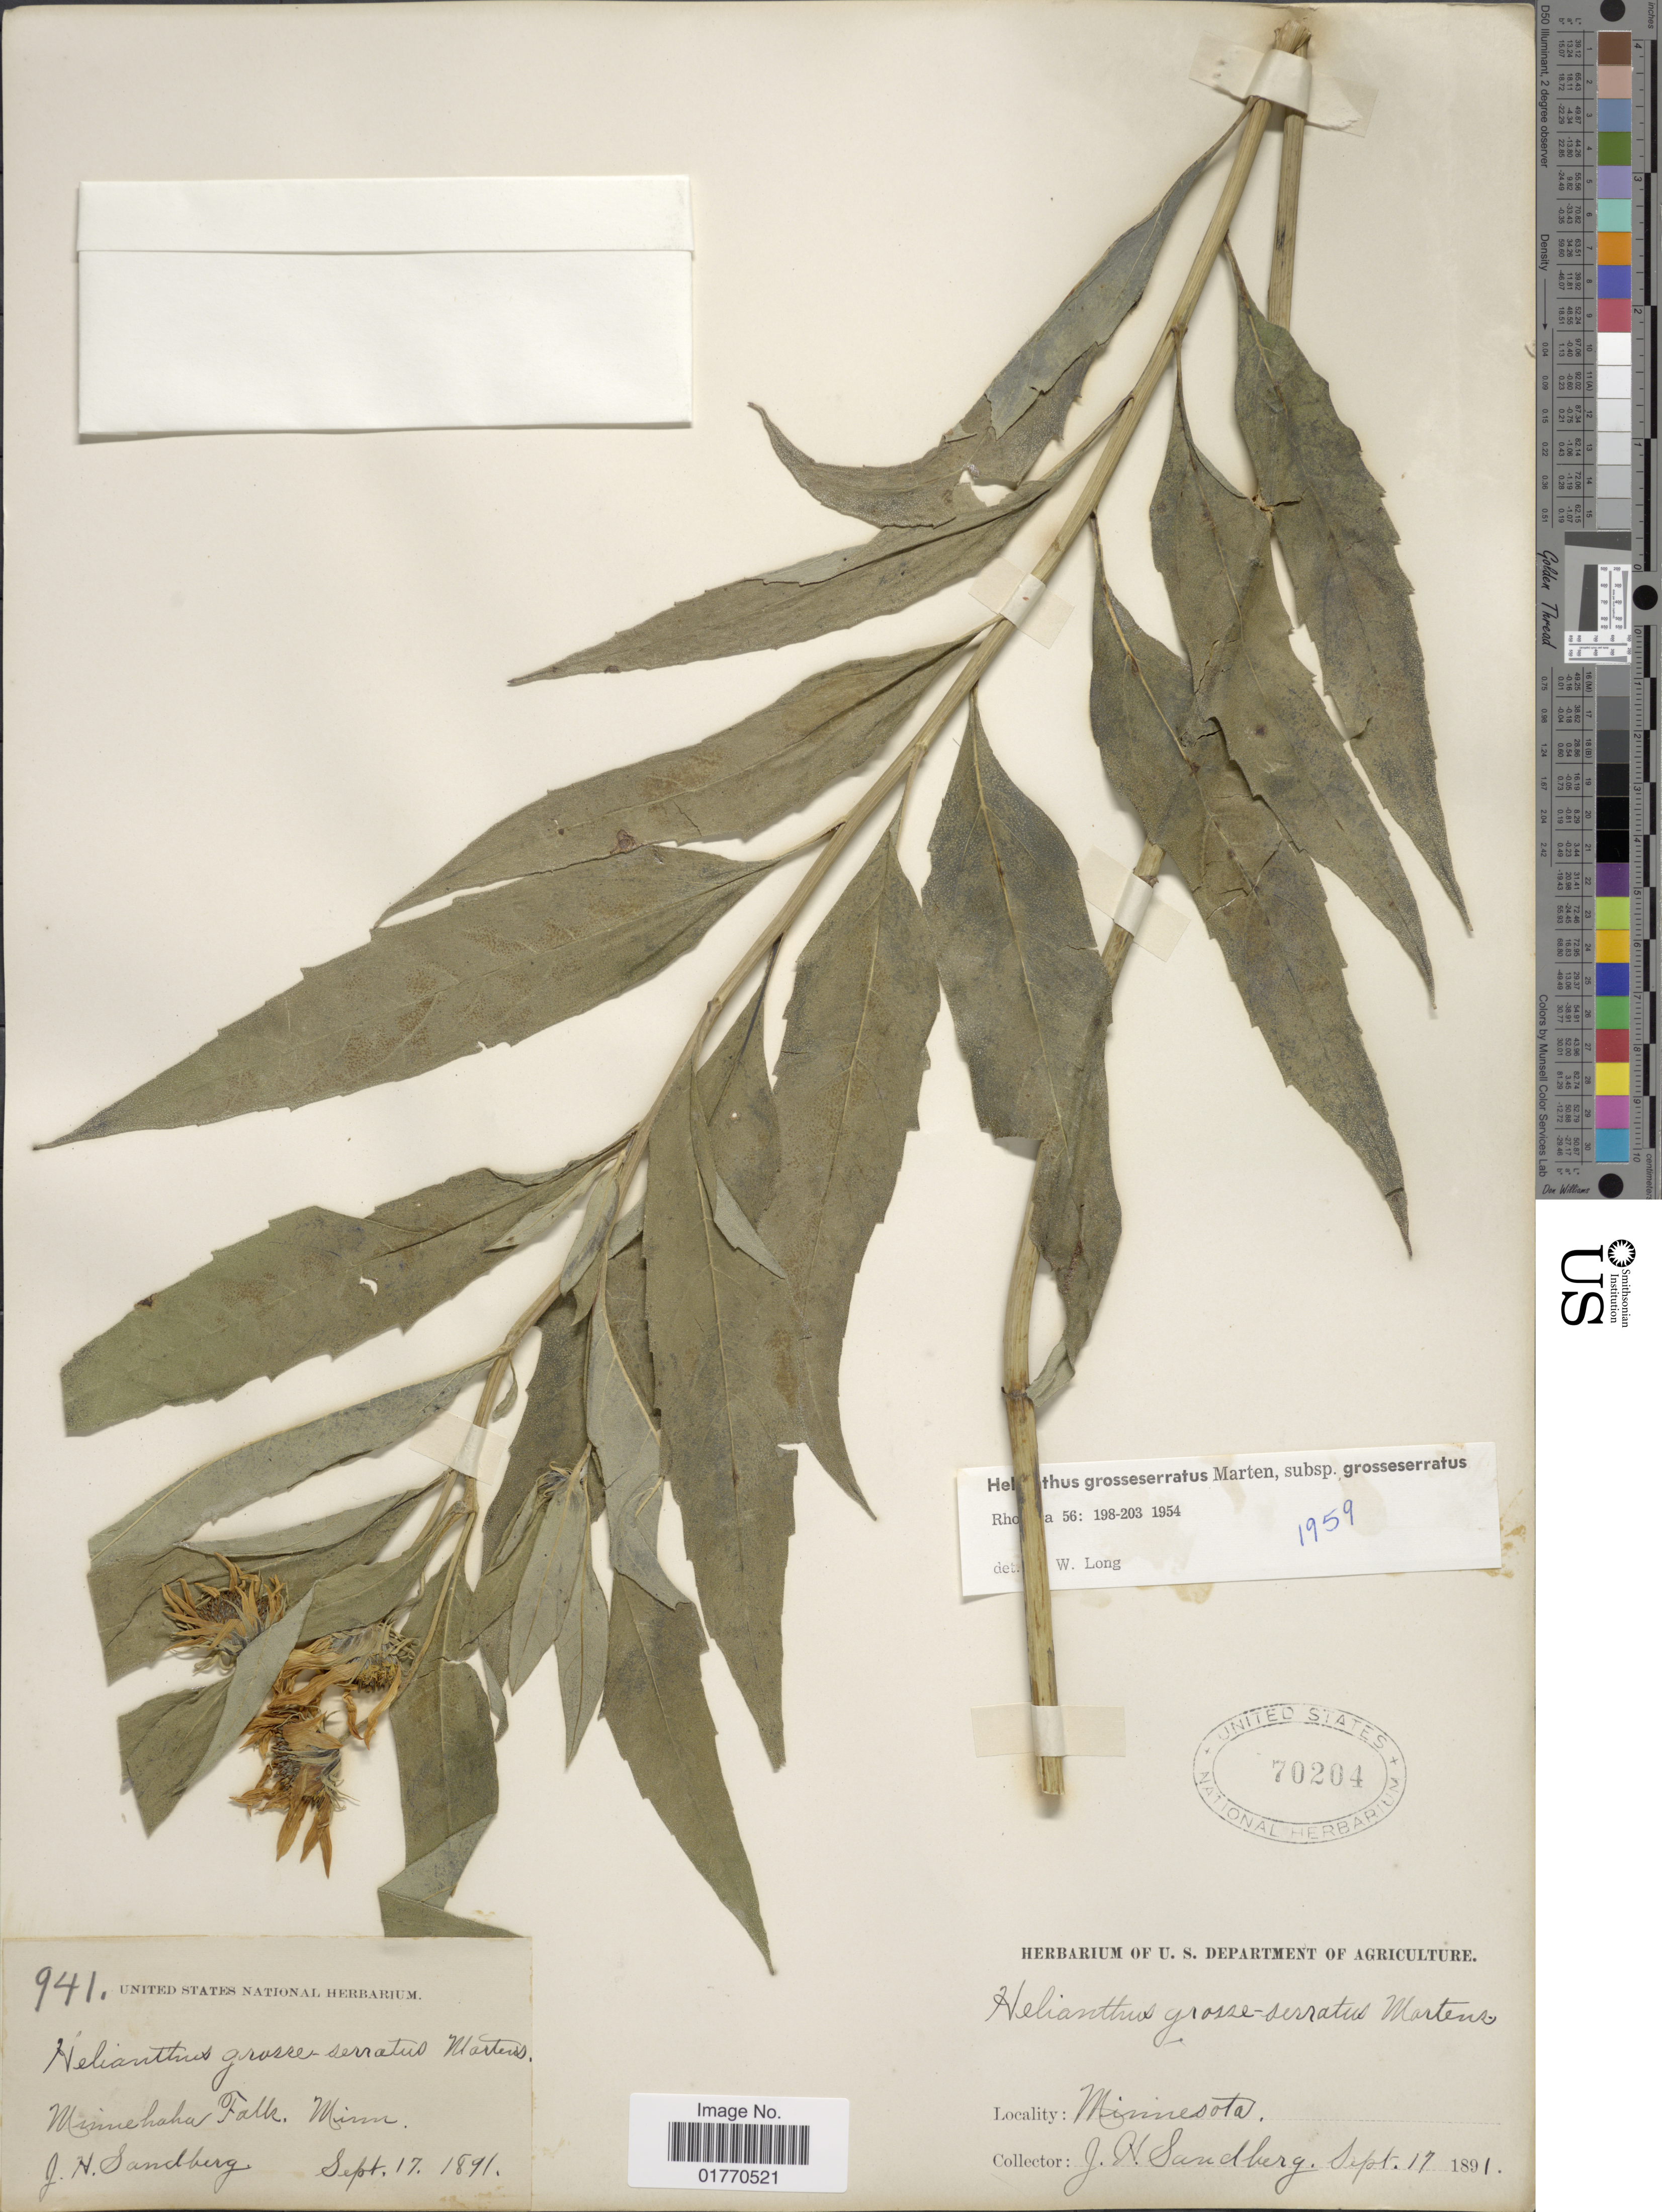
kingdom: Plantae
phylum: Tracheophyta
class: Magnoliopsida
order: Asterales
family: Asteraceae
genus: Helianthus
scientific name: Helianthus grosseserratus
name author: M. Martens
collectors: J. H. Sandberg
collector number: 941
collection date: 1891-09-17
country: United States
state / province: Minnesota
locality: Minnehaha Falls, Minn.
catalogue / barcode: US 70204